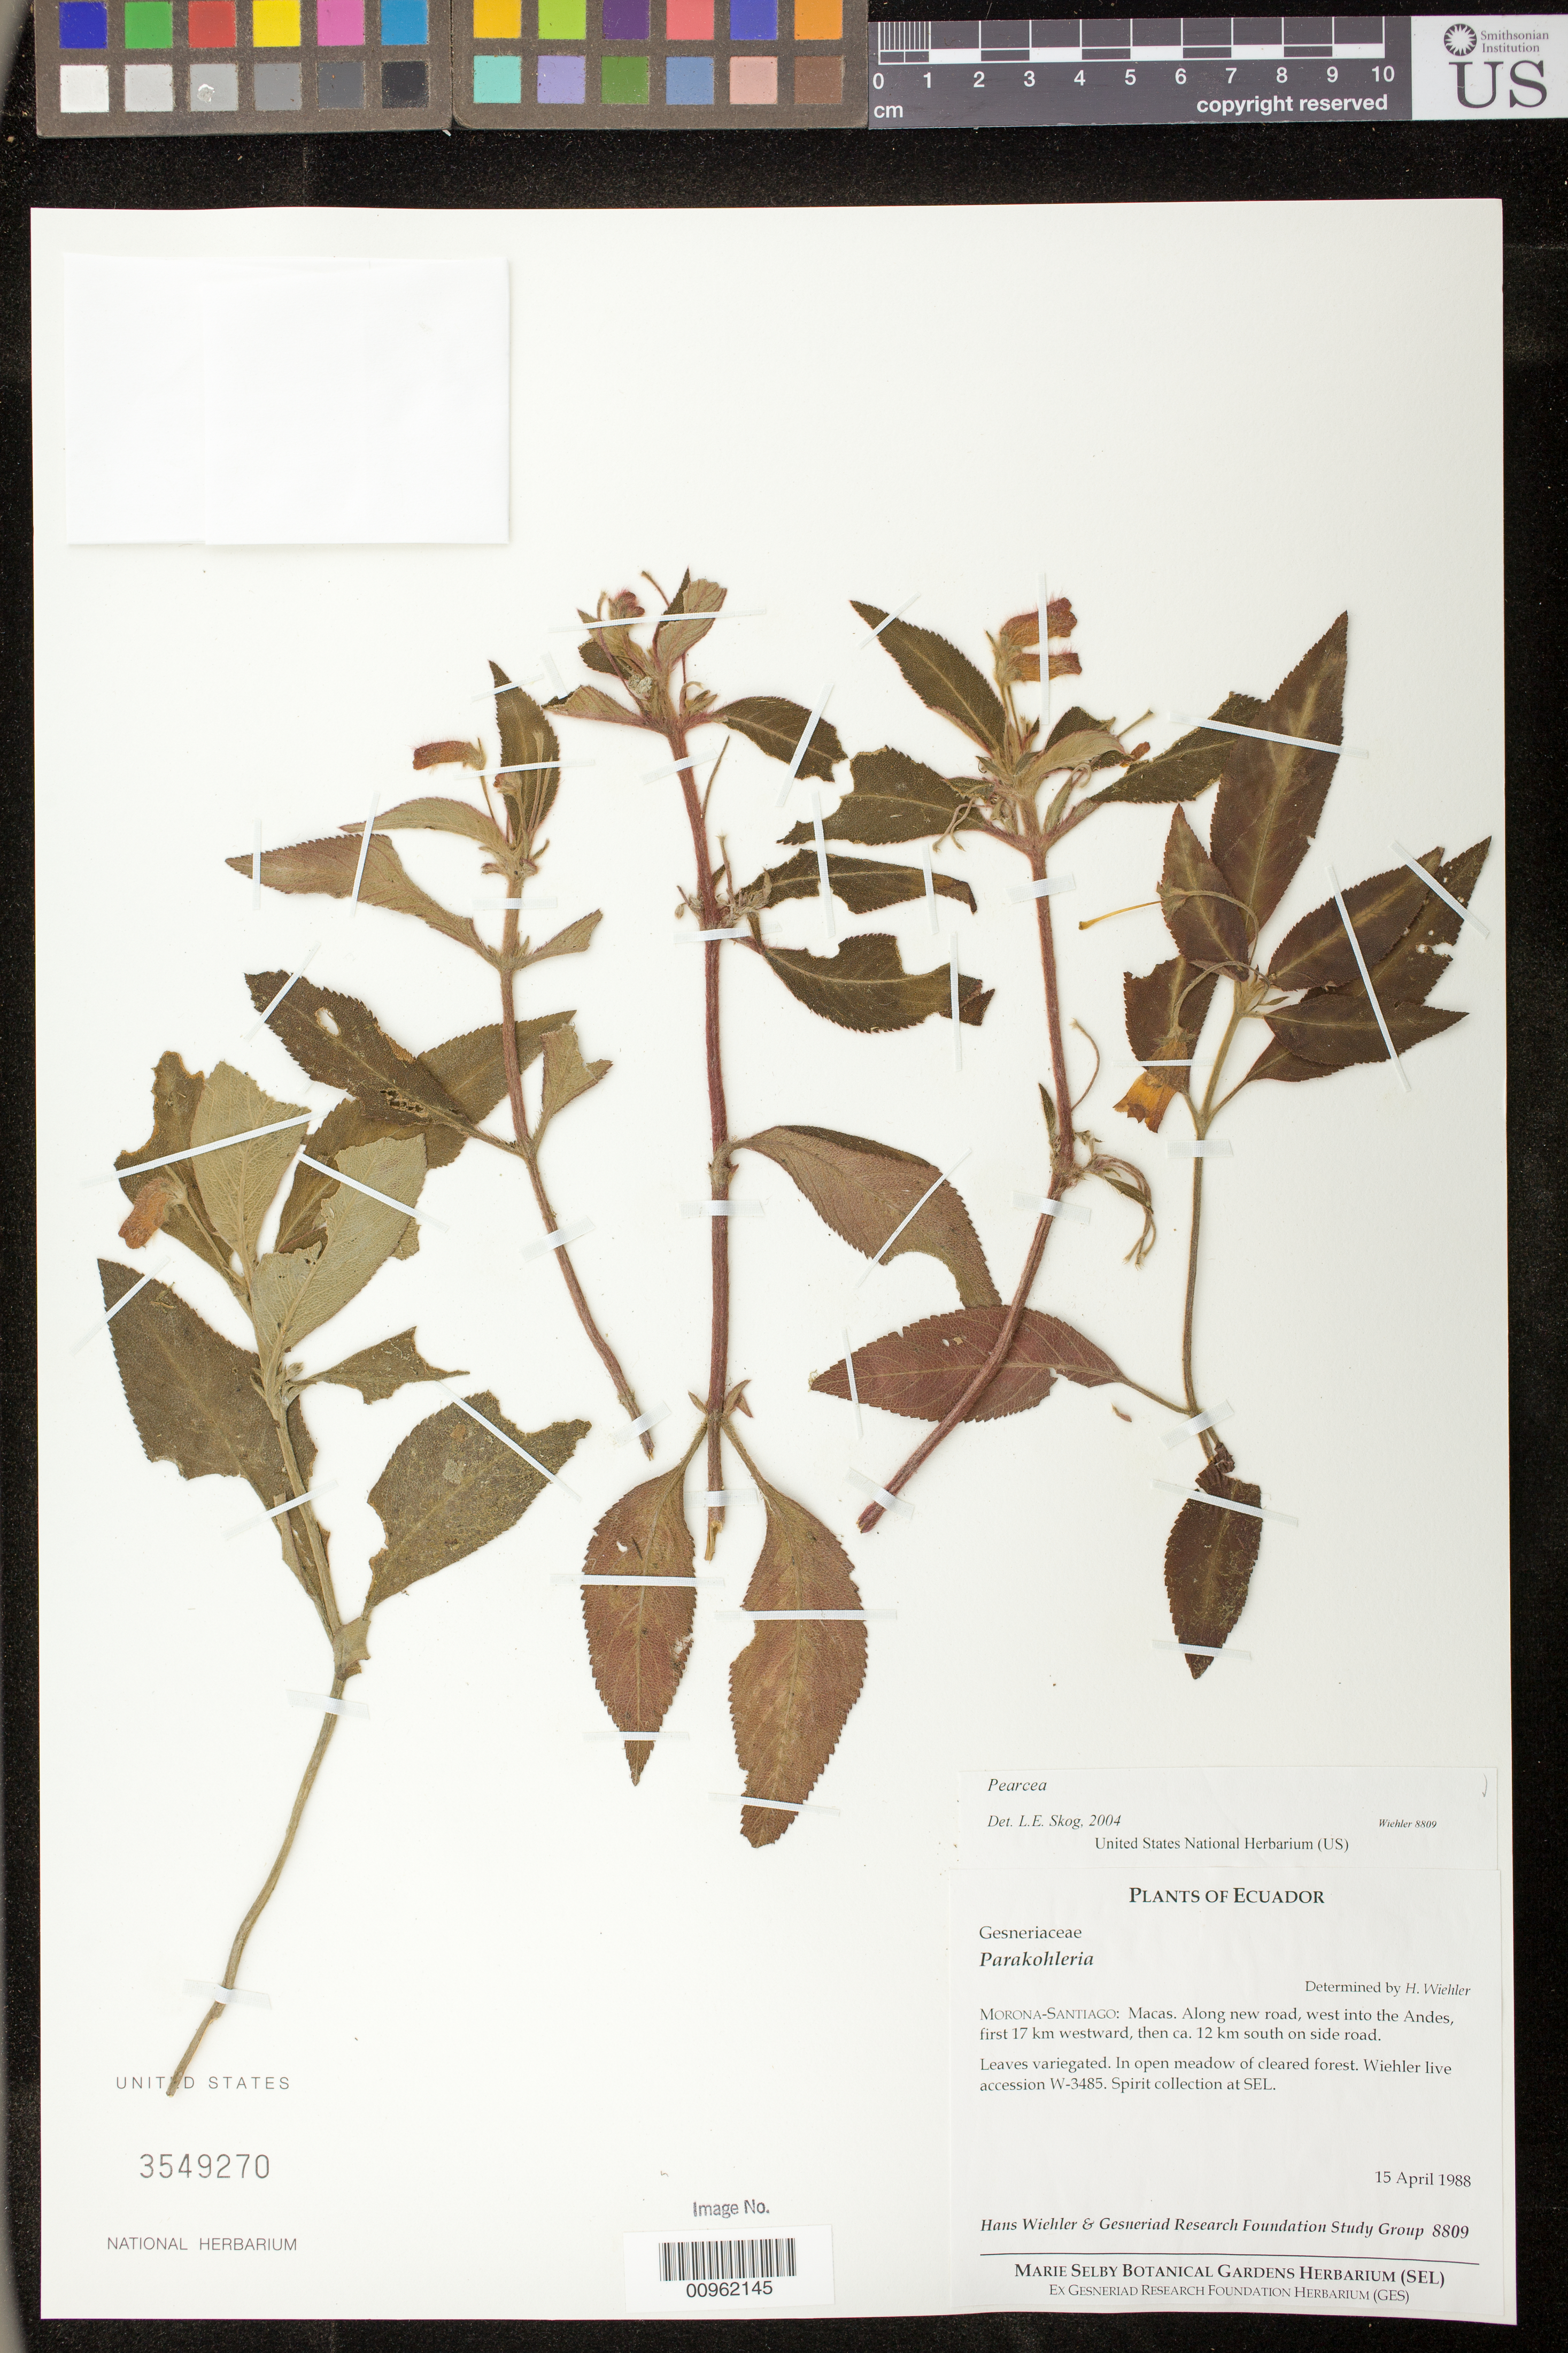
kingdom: Plantae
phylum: Tracheophyta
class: Magnoliopsida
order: Lamiales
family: Gesneriaceae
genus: Pearcea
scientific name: Pearcea sprucei var. sprucei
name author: (Britton ex Rusby) L.P. Kvist & L.E. Skog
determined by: Skog, Laurence E.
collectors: H. J. Wiehler & GRF Study Group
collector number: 8809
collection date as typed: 15 Apr 1988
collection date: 1988-04-15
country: Ecuador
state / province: Morona-Santiago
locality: Morona-Santiago: Macas, along new road, west into the Andes, first 17 km westward, then ca. 12 km south on side road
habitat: In open meadow of cleared forest.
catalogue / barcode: US 3549270